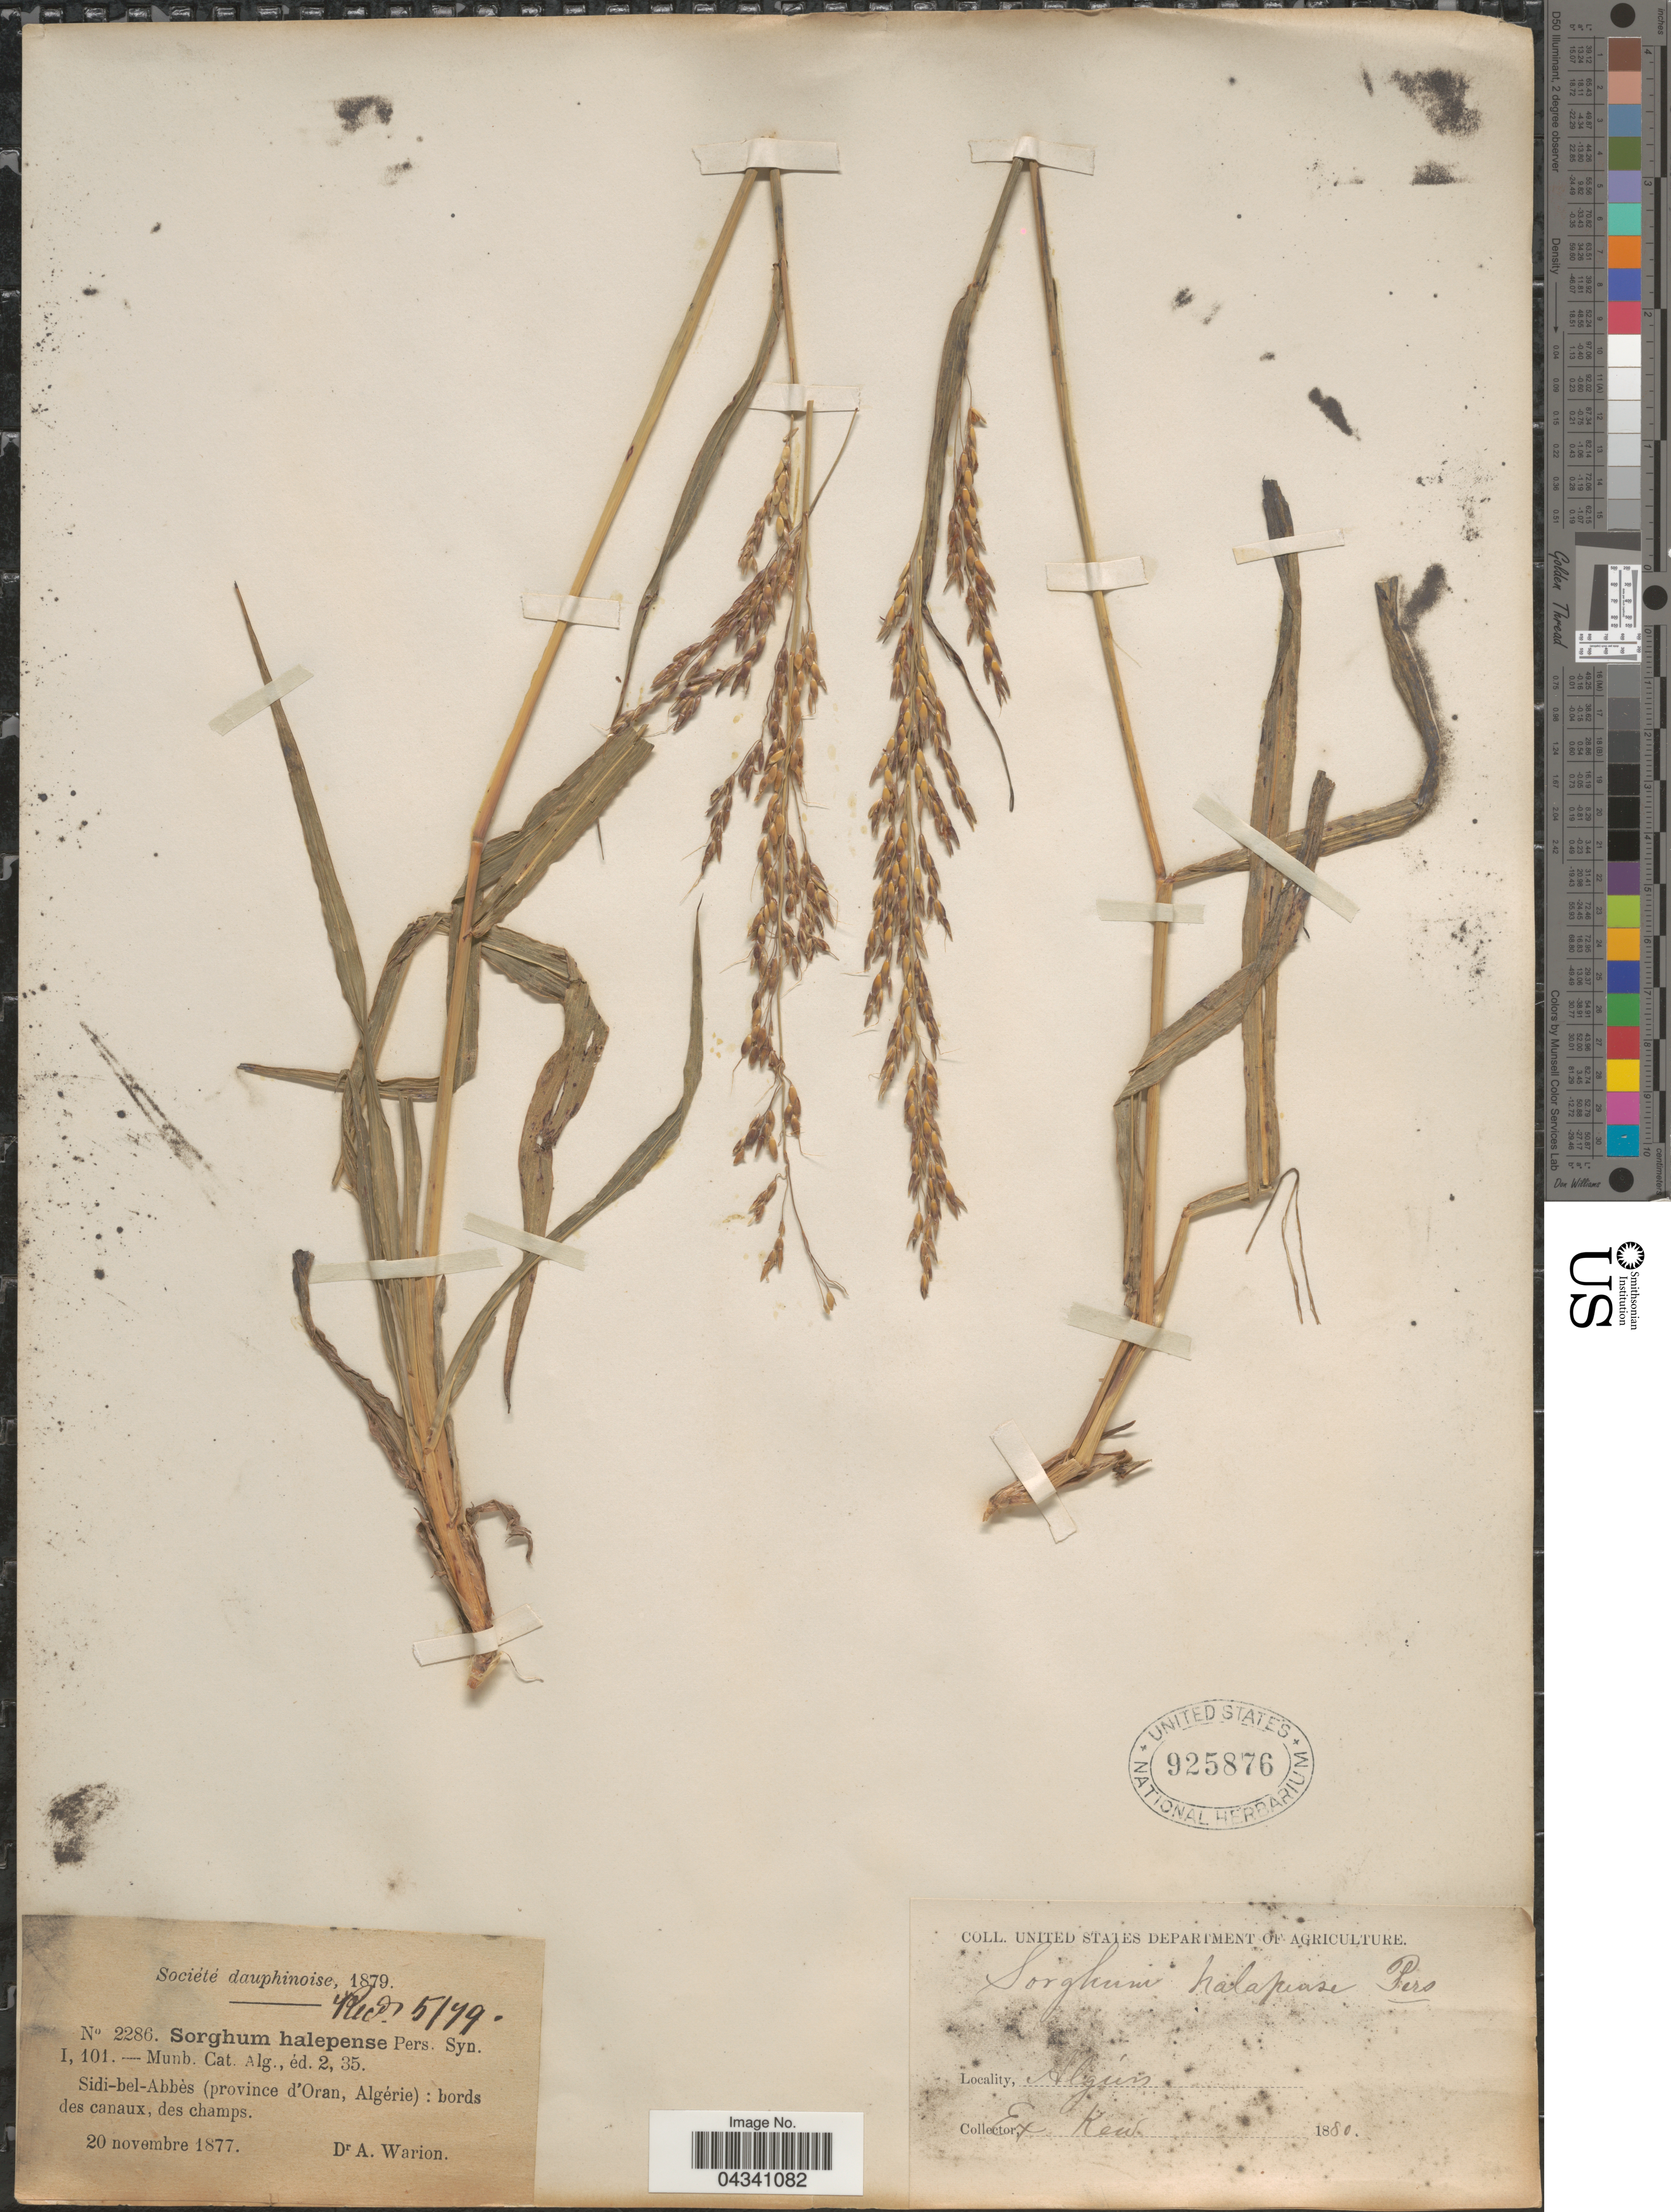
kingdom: Plantae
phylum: Tracheophyta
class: Liliopsida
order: Poales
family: Poaceae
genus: Sorghum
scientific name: Sorghum arundinaceum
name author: (Desv.) Stapf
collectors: A. Warion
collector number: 2286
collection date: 1877-11-20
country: Algeria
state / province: Oran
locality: Sidi-bel-Abbès: bords des canaux, des champs.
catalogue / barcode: US 925876